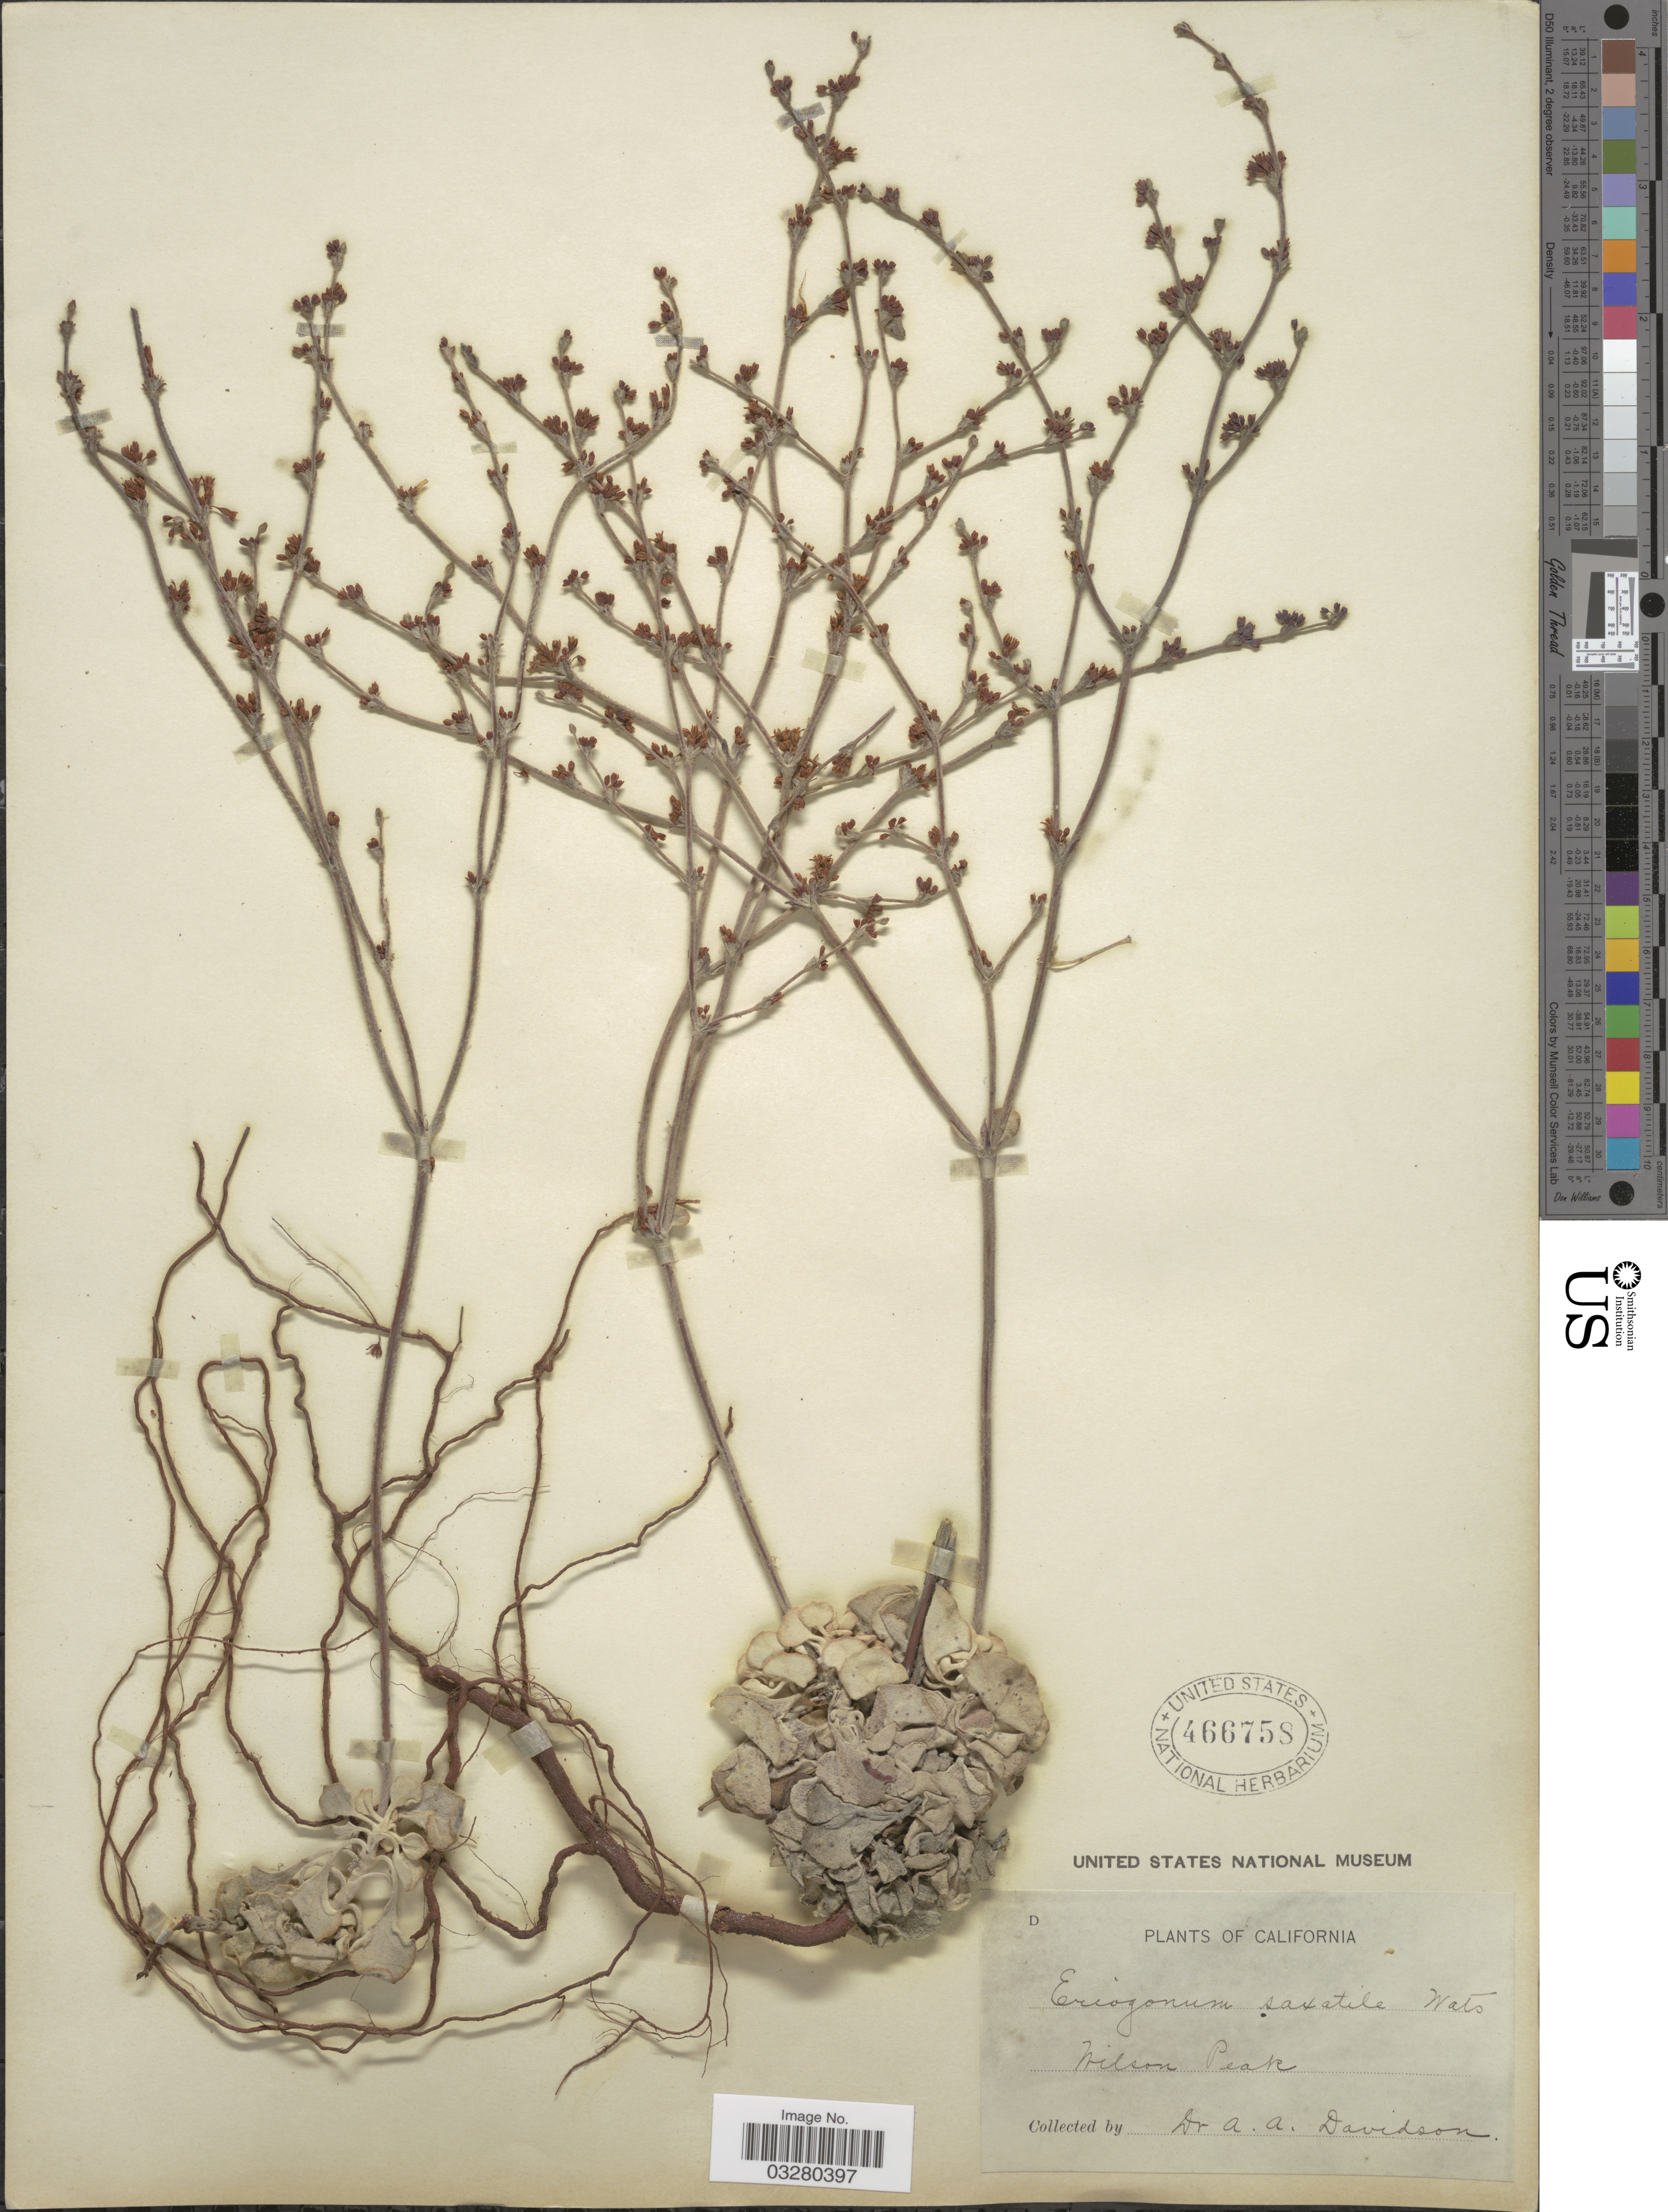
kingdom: Plantae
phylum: Tracheophyta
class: Magnoliopsida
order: Caryophyllales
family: Polygonaceae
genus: Eriogonum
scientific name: Eriogonum saxatile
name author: S. Watson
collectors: A. Davidson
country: United States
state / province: California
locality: Wilson Peak.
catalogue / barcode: US 466758